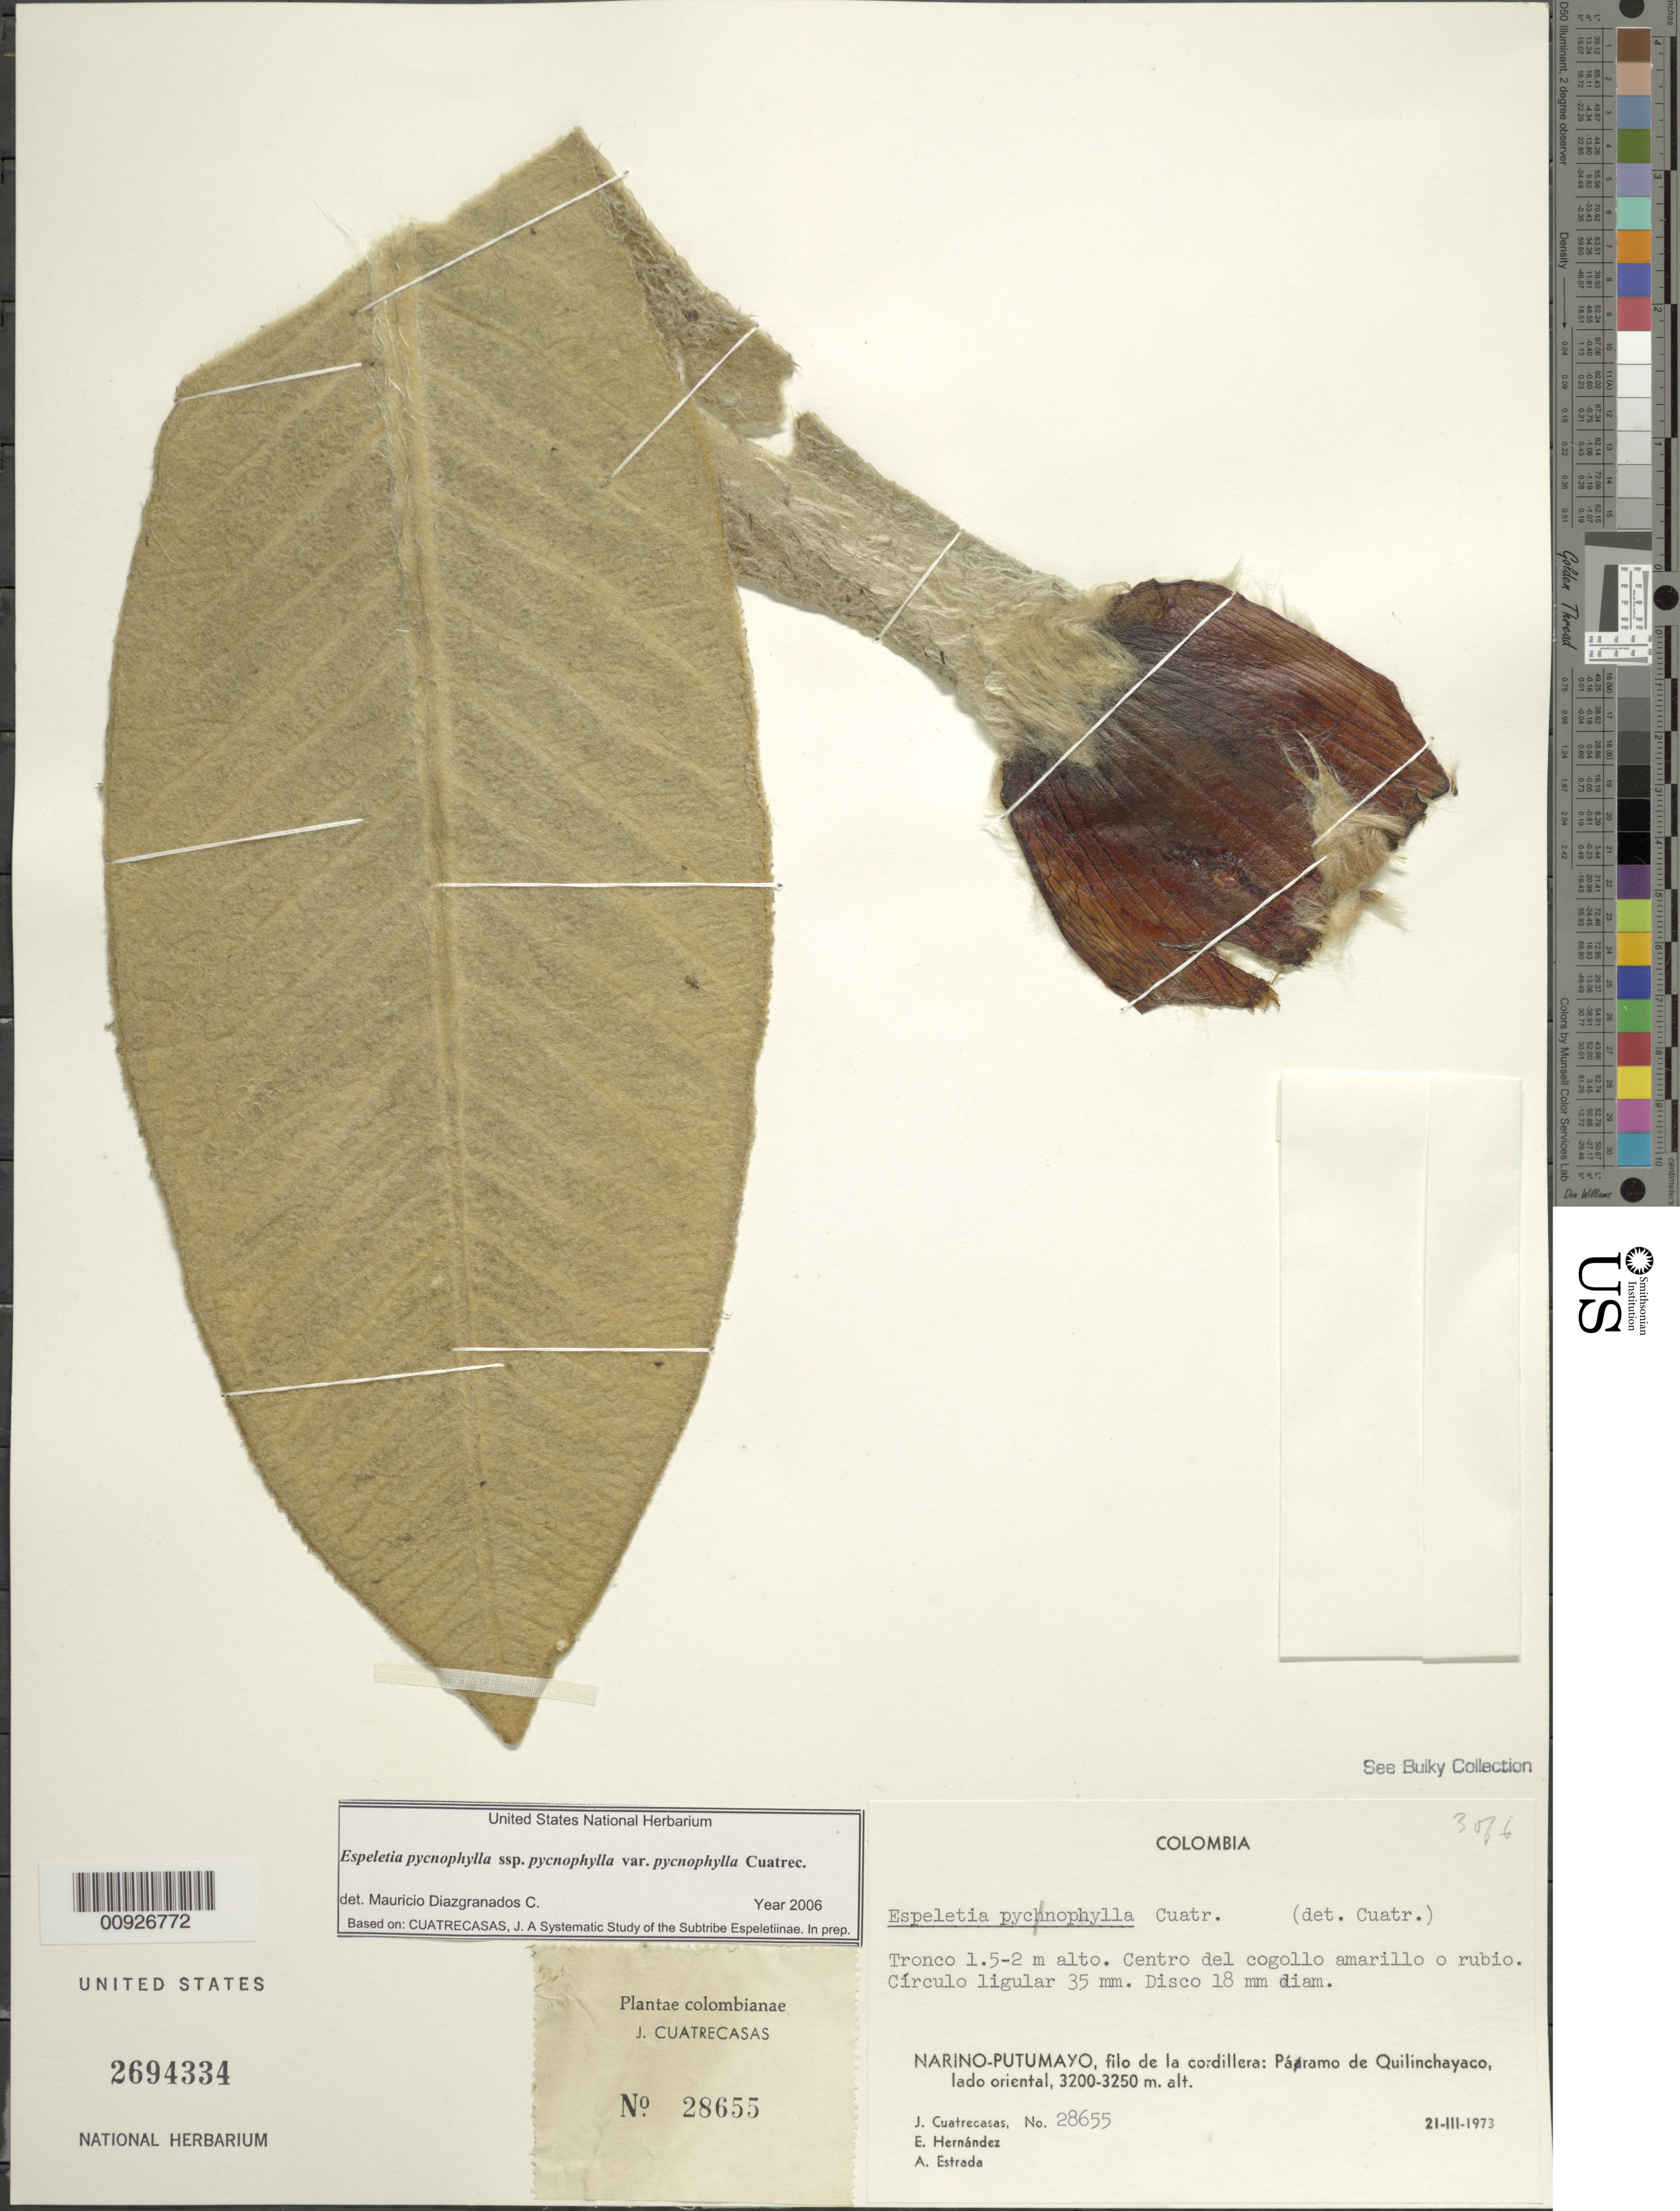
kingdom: Plantae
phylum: Tracheophyta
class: Magnoliopsida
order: Asterales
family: Asteraceae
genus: Espeletia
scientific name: Espeletia pycnophylla var. pycnophylla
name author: Cuatrec.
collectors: J. Cuatrecasas, E. Hernández & A. Estrada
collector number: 28655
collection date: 1973-03-21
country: Colombia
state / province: Putumayo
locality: Paramo de Quilinchayaco. Filo de La Cordillera, Páramo de Quilinchayaco, Lado Occidental.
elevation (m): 3200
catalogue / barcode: US 2694334